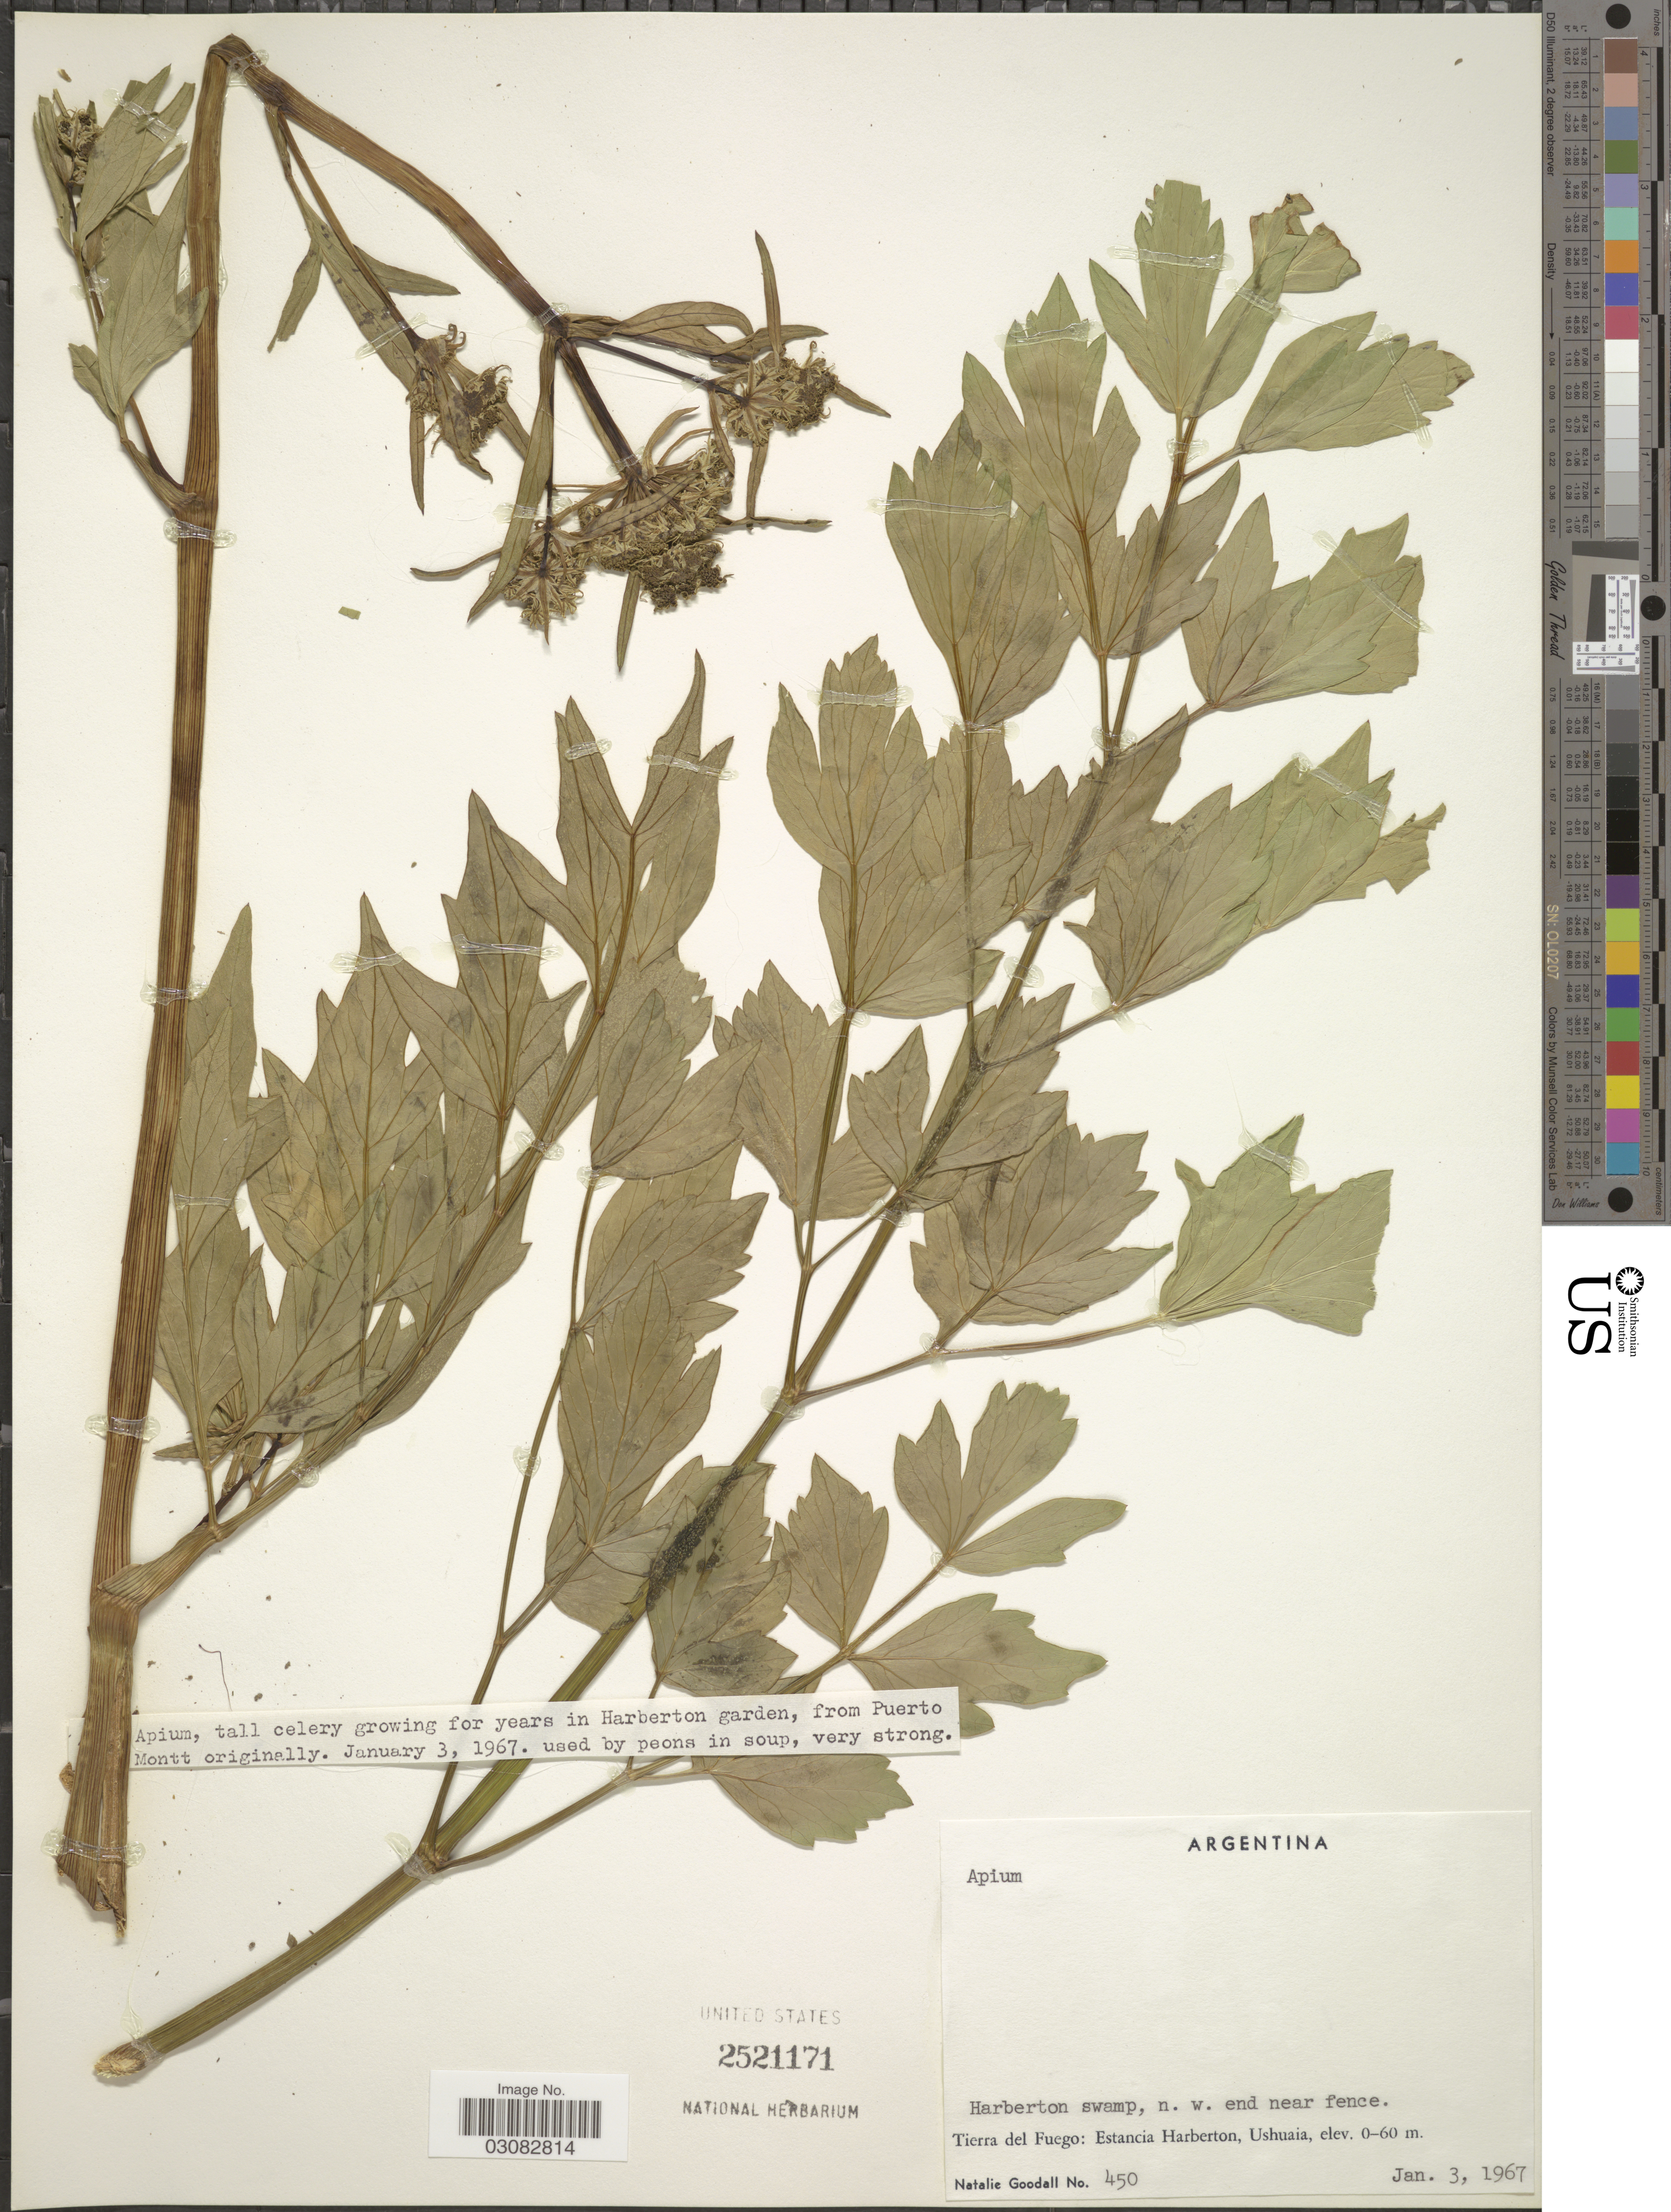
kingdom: Plantae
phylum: Tracheophyta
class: Magnoliopsida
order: Apiales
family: Apiaceae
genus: Apium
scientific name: Apium sp.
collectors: N. Goodall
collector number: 450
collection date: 1967-01-03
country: Argentina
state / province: Tierra del Fuego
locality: Harberton swamp, n.w. end near fence. Estancia Harberton, Ushuaia. Harberton garden.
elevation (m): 0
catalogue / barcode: US 2521171